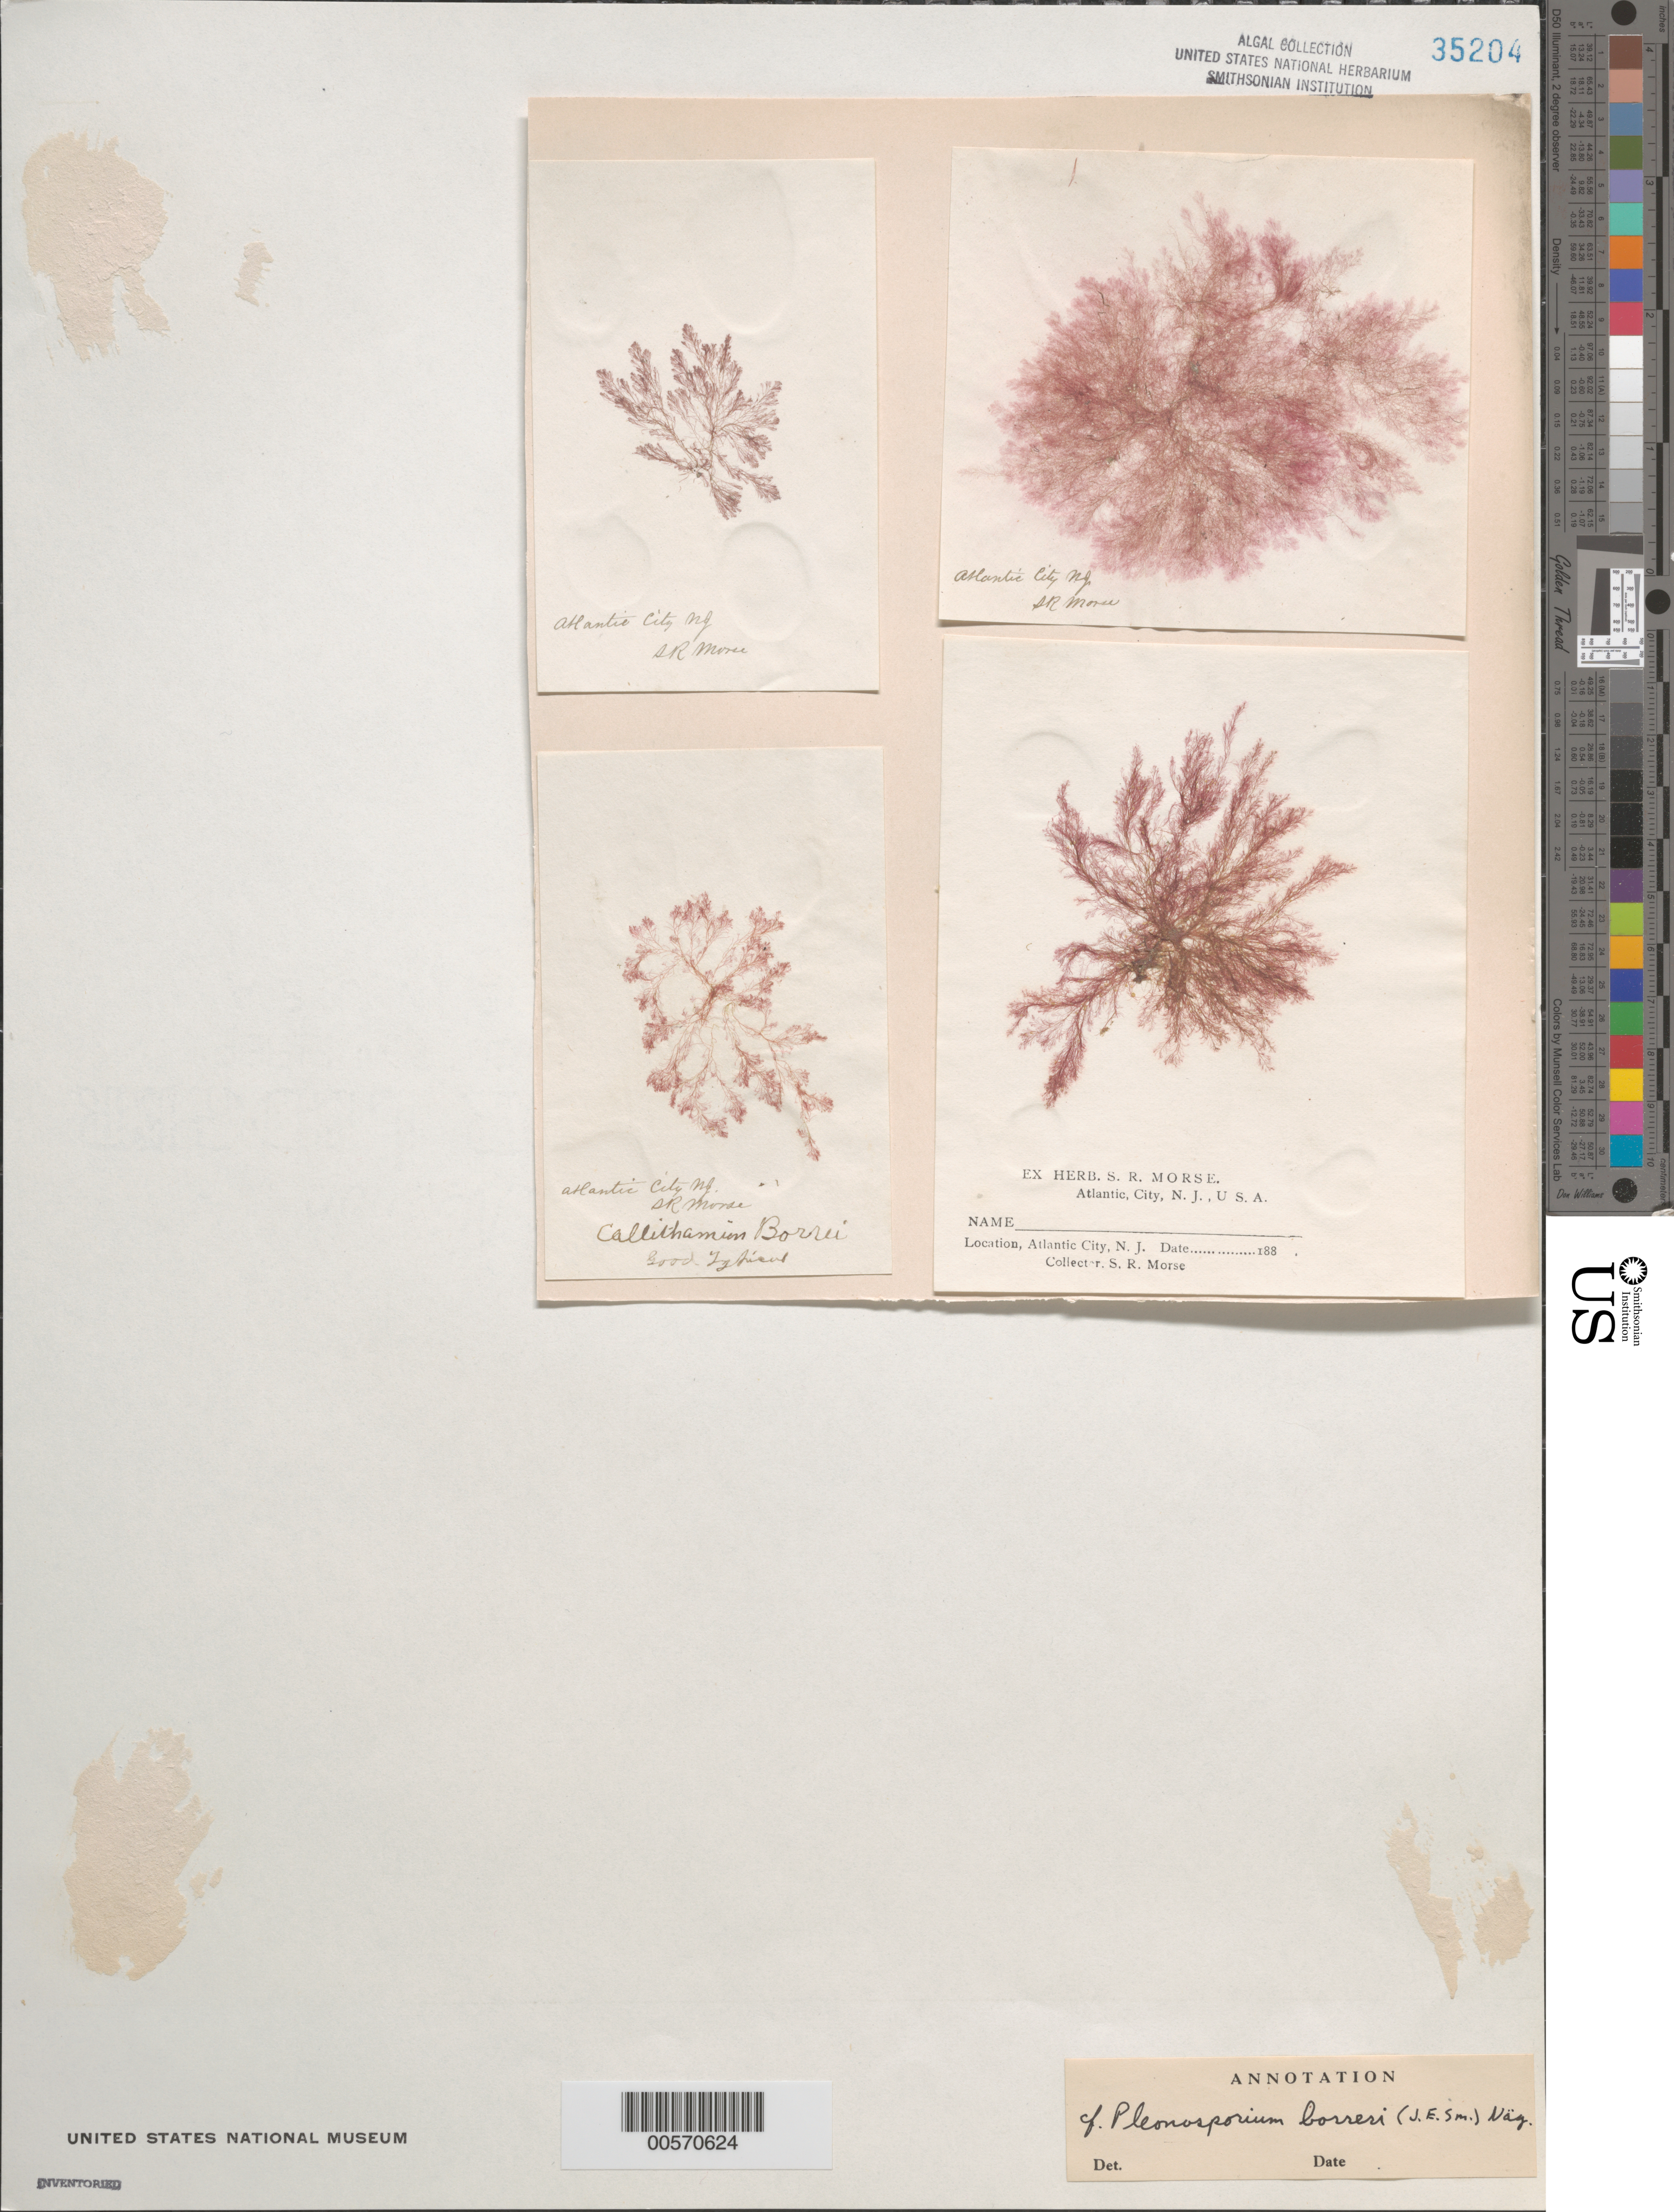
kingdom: Plantae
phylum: Rhodophyta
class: Florideophyceae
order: Ceramiales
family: Wrangeliaceae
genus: Pleonosporium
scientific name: Pleonosporium borreri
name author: (Sm.) Näg.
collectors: S. Morse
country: United States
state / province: New Jersey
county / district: Atlantic County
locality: Atlantic City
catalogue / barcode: US 35204